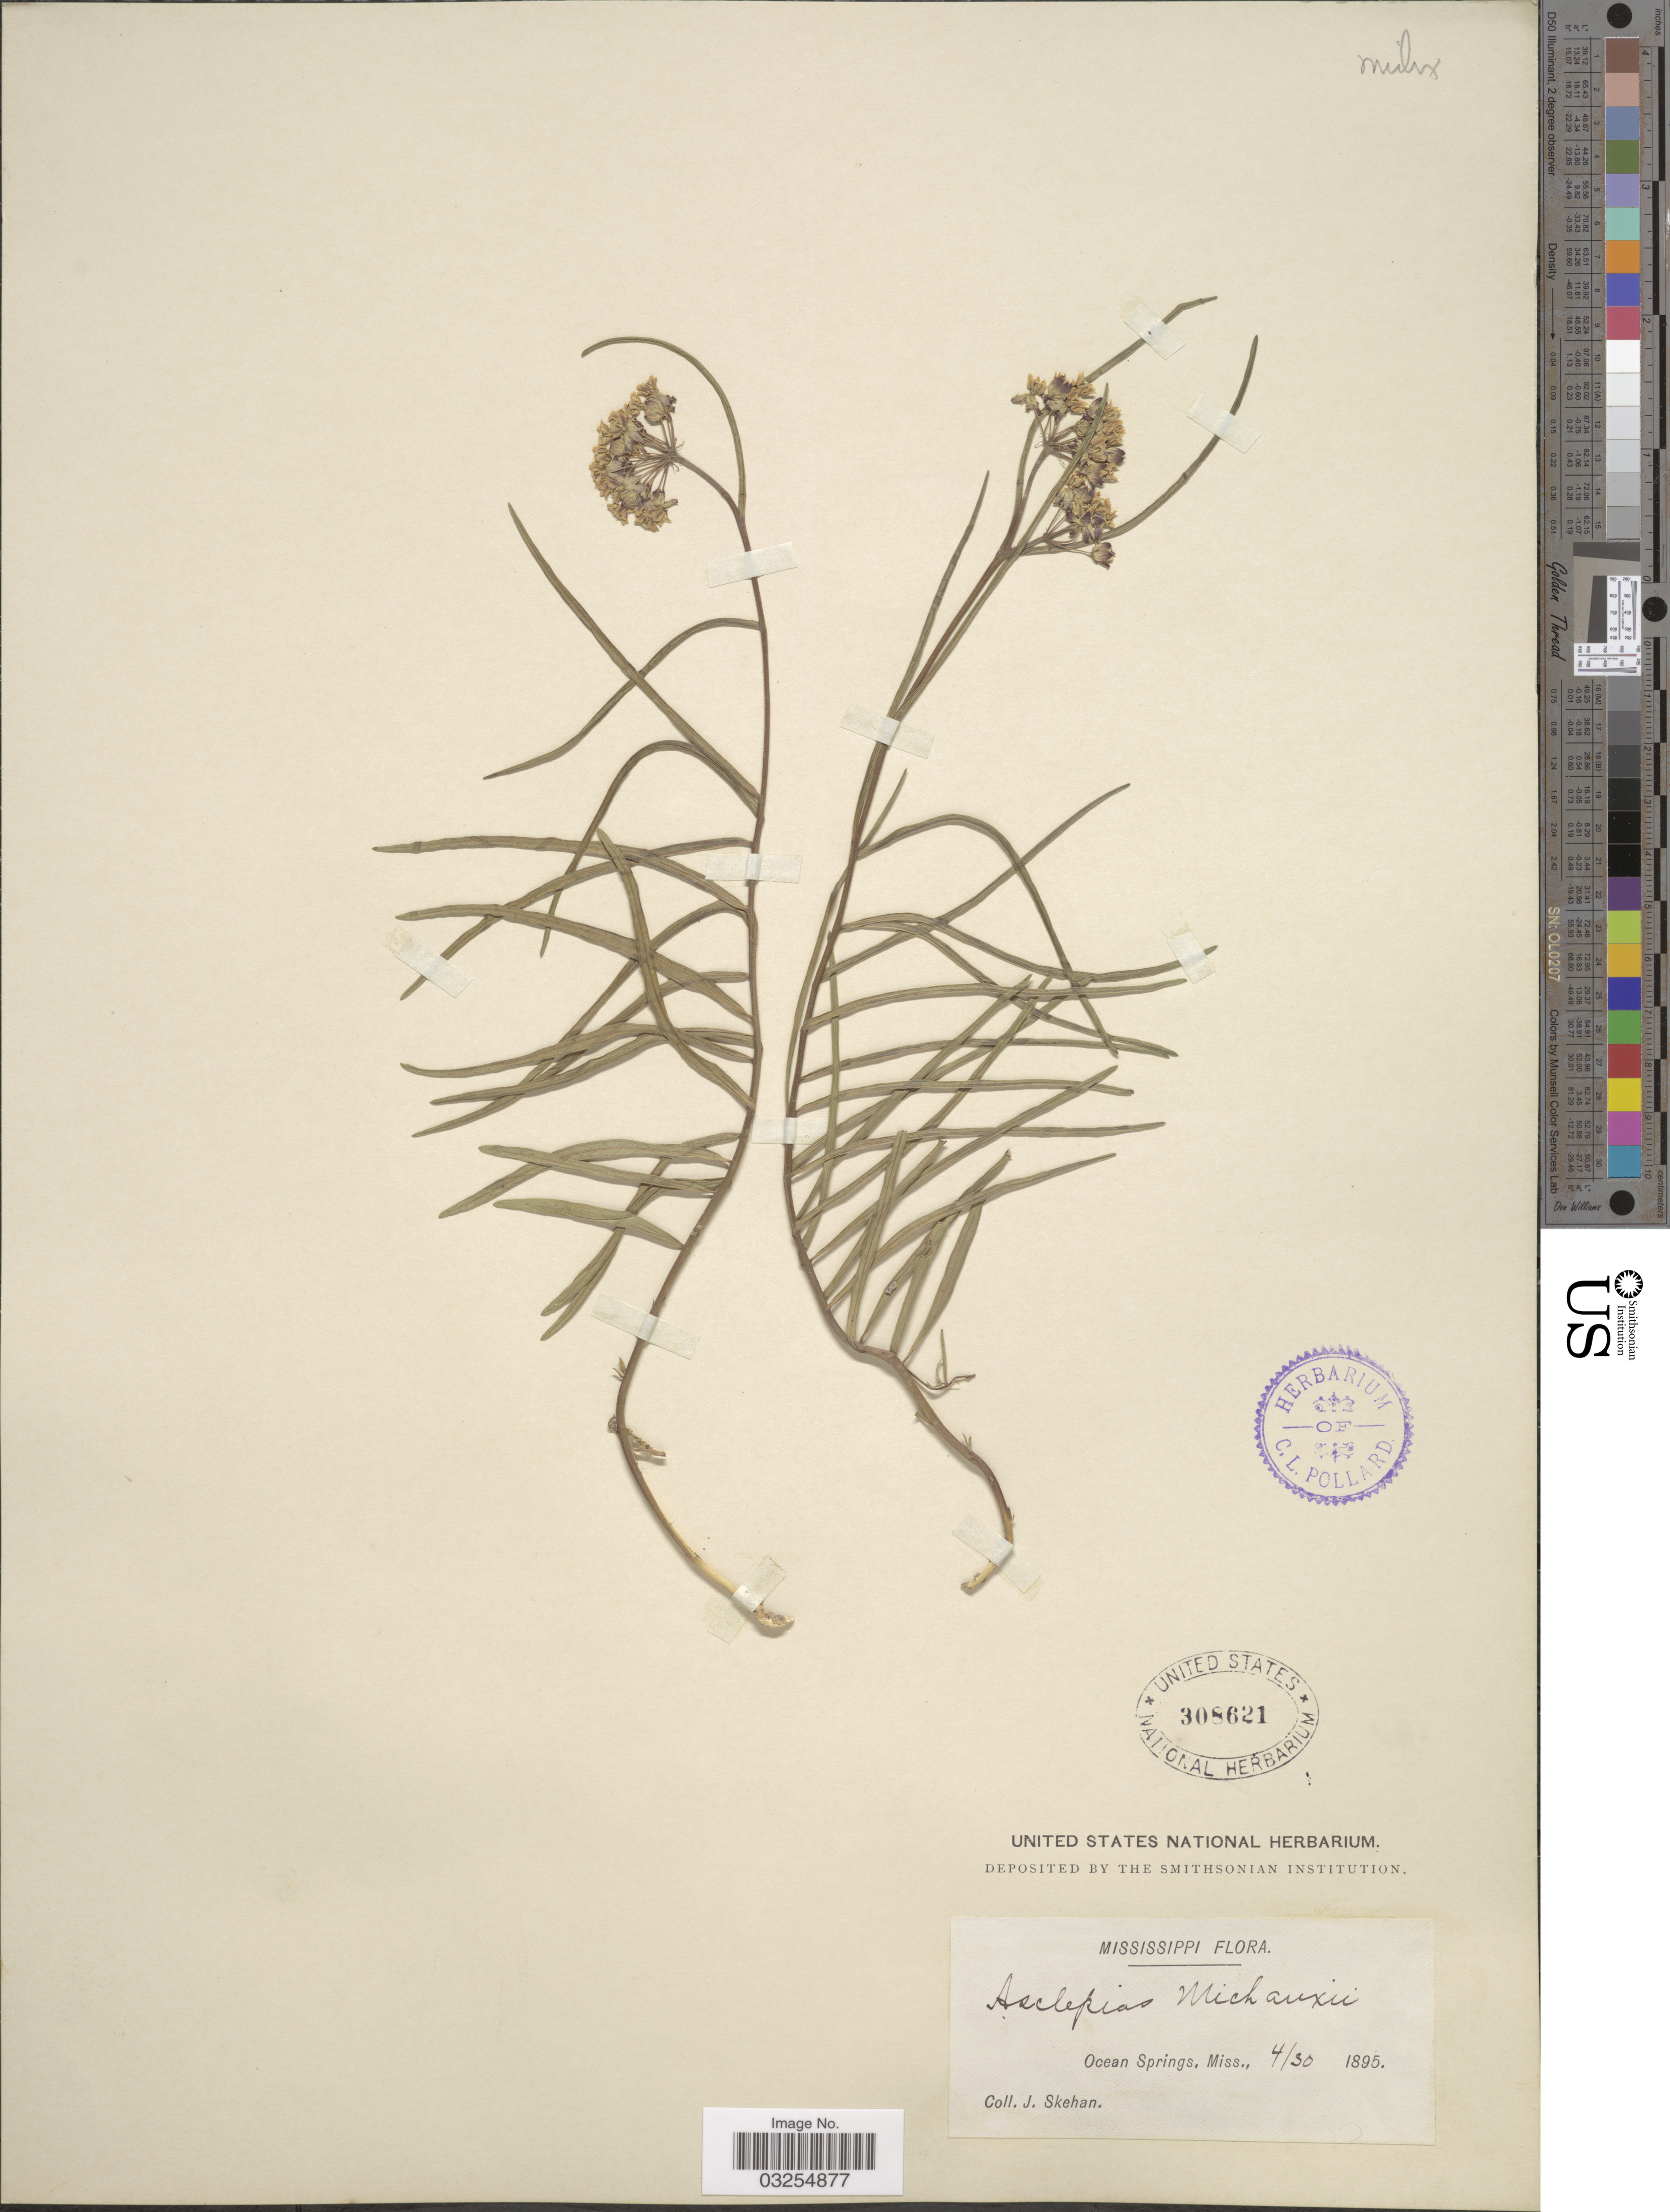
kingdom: Plantae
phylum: Tracheophyta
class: Magnoliopsida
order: Gentianales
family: Apocynaceae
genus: Asclepias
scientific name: Asclepias michauxii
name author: Decne.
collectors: J. Skehan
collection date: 1895-04-30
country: United States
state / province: Mississippi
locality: Ocean Springs, Miss.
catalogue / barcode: US 308621